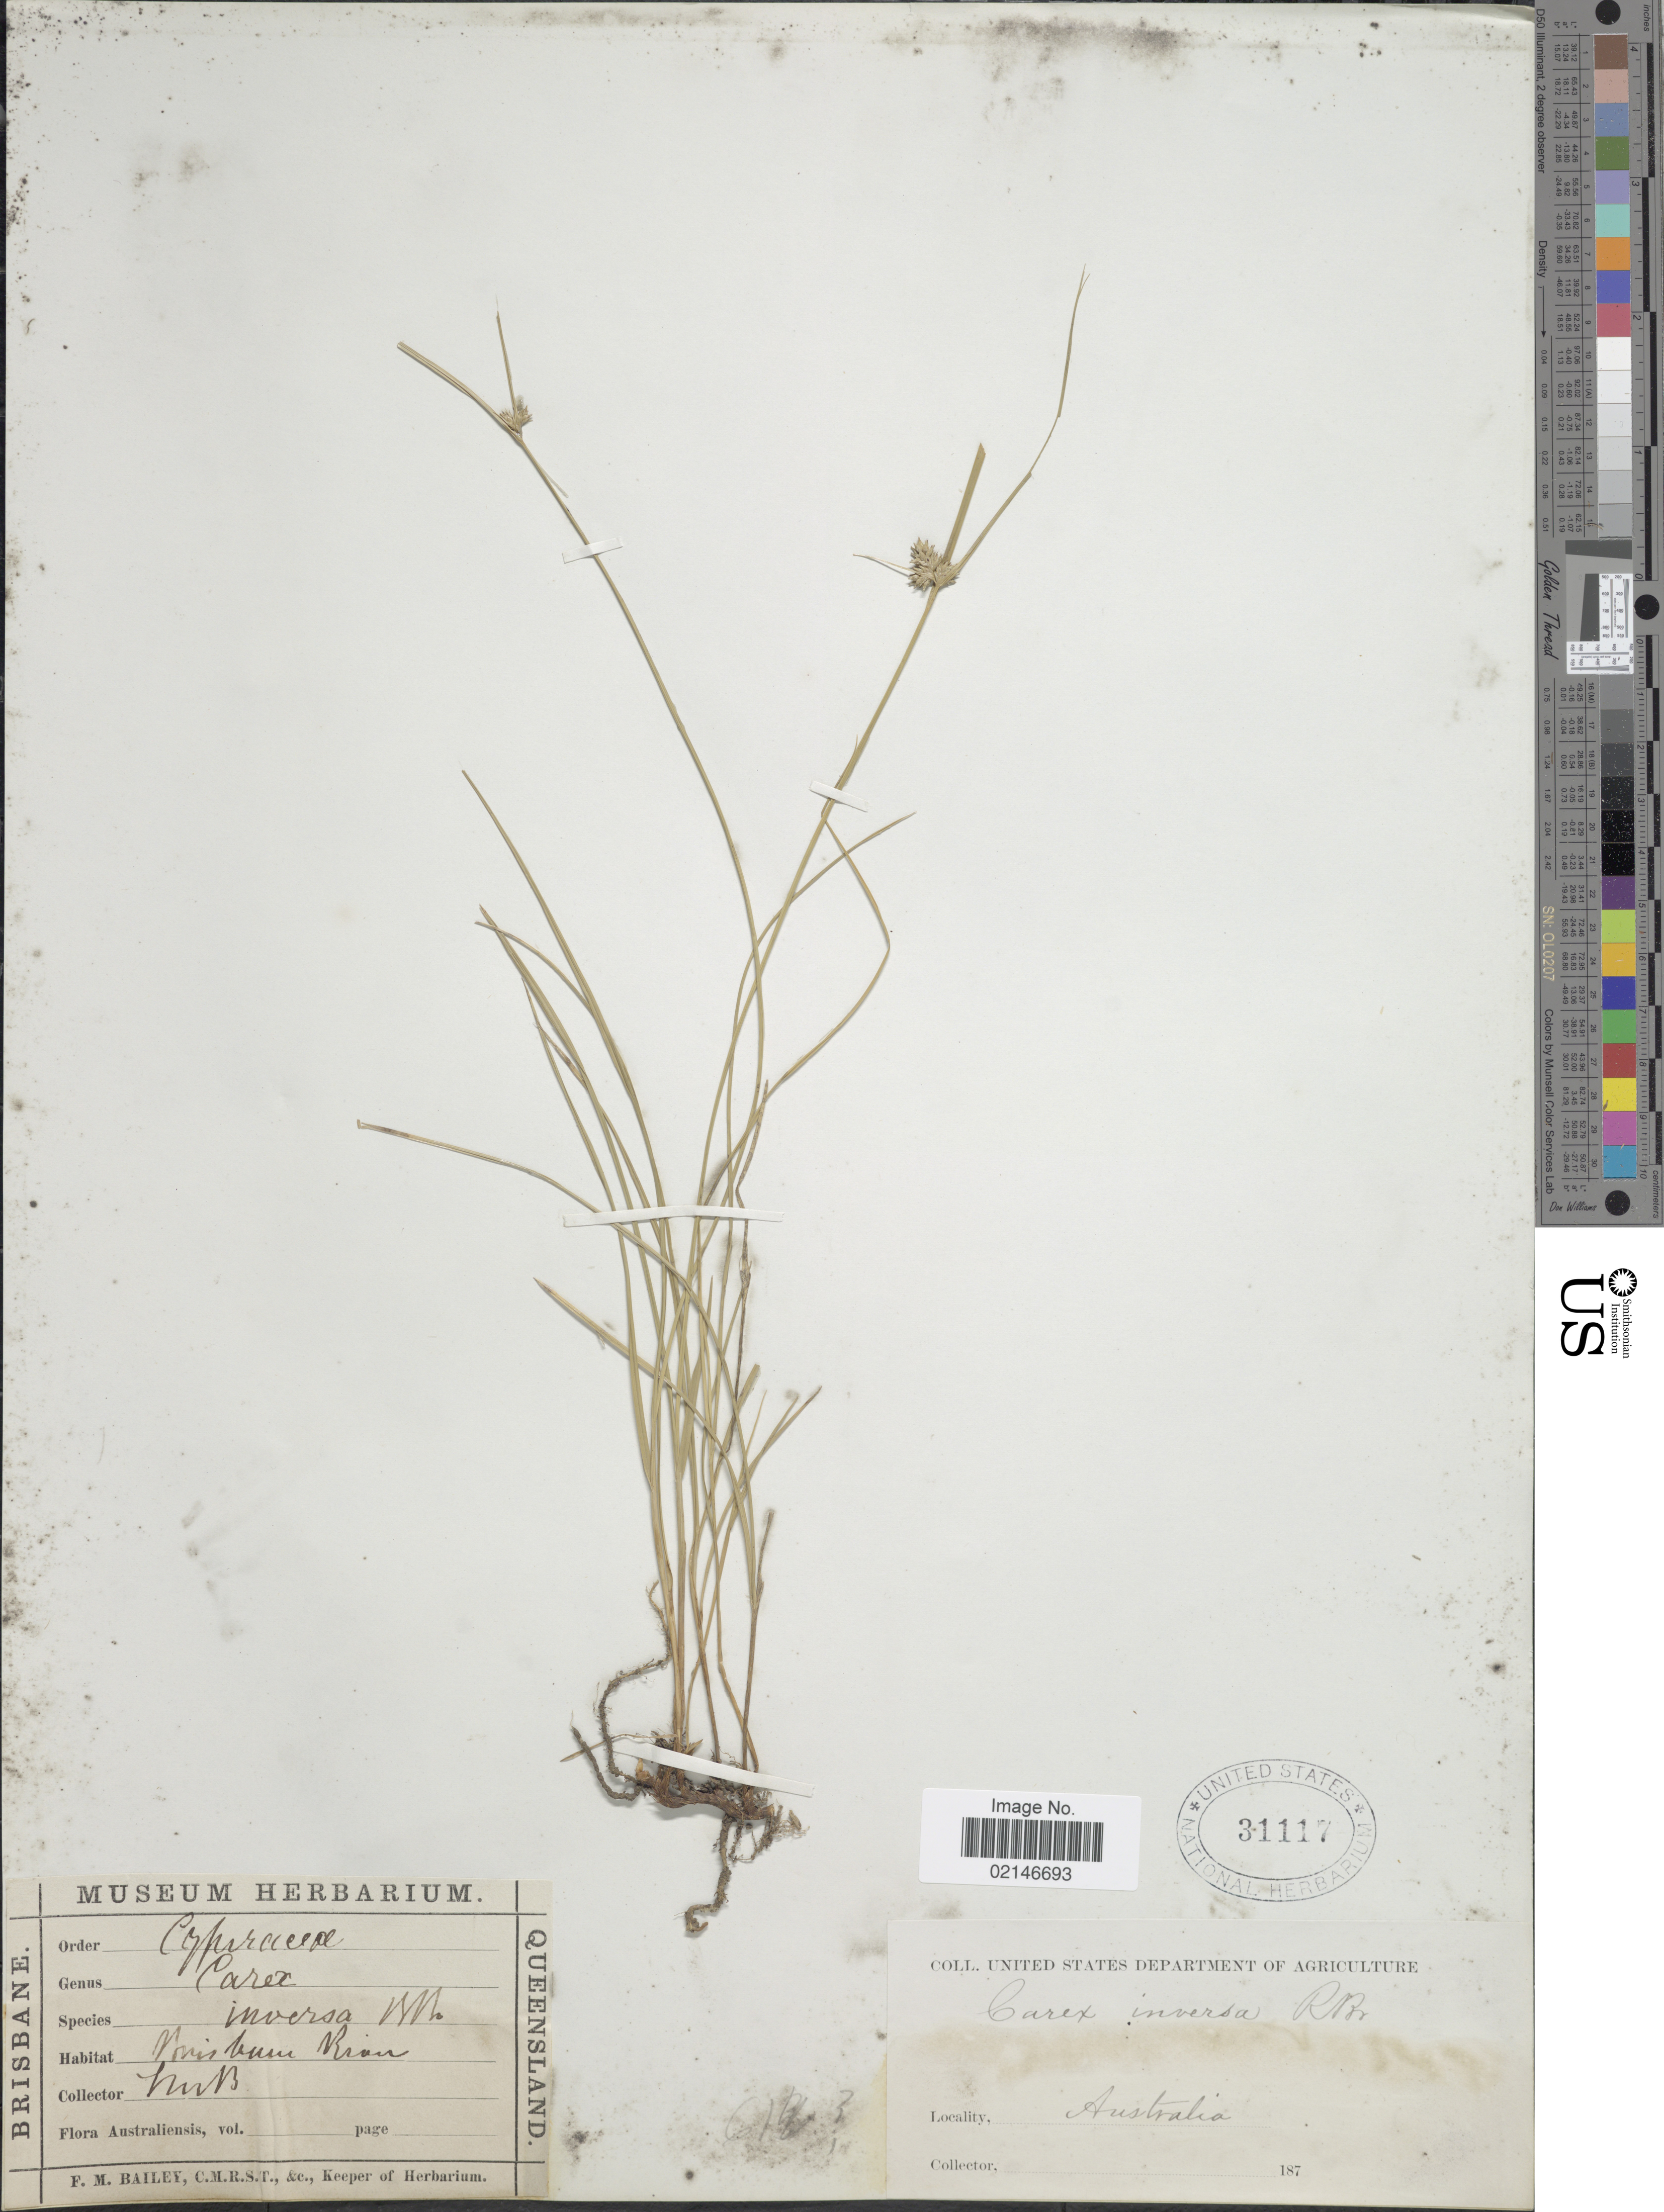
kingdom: Plantae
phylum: Tracheophyta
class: Liliopsida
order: Poales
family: Cyperaceae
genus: Carex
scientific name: Carex inversa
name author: R. Br.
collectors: F. M. Bailey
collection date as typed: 187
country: Australia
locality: Brisbane River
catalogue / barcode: US 31117